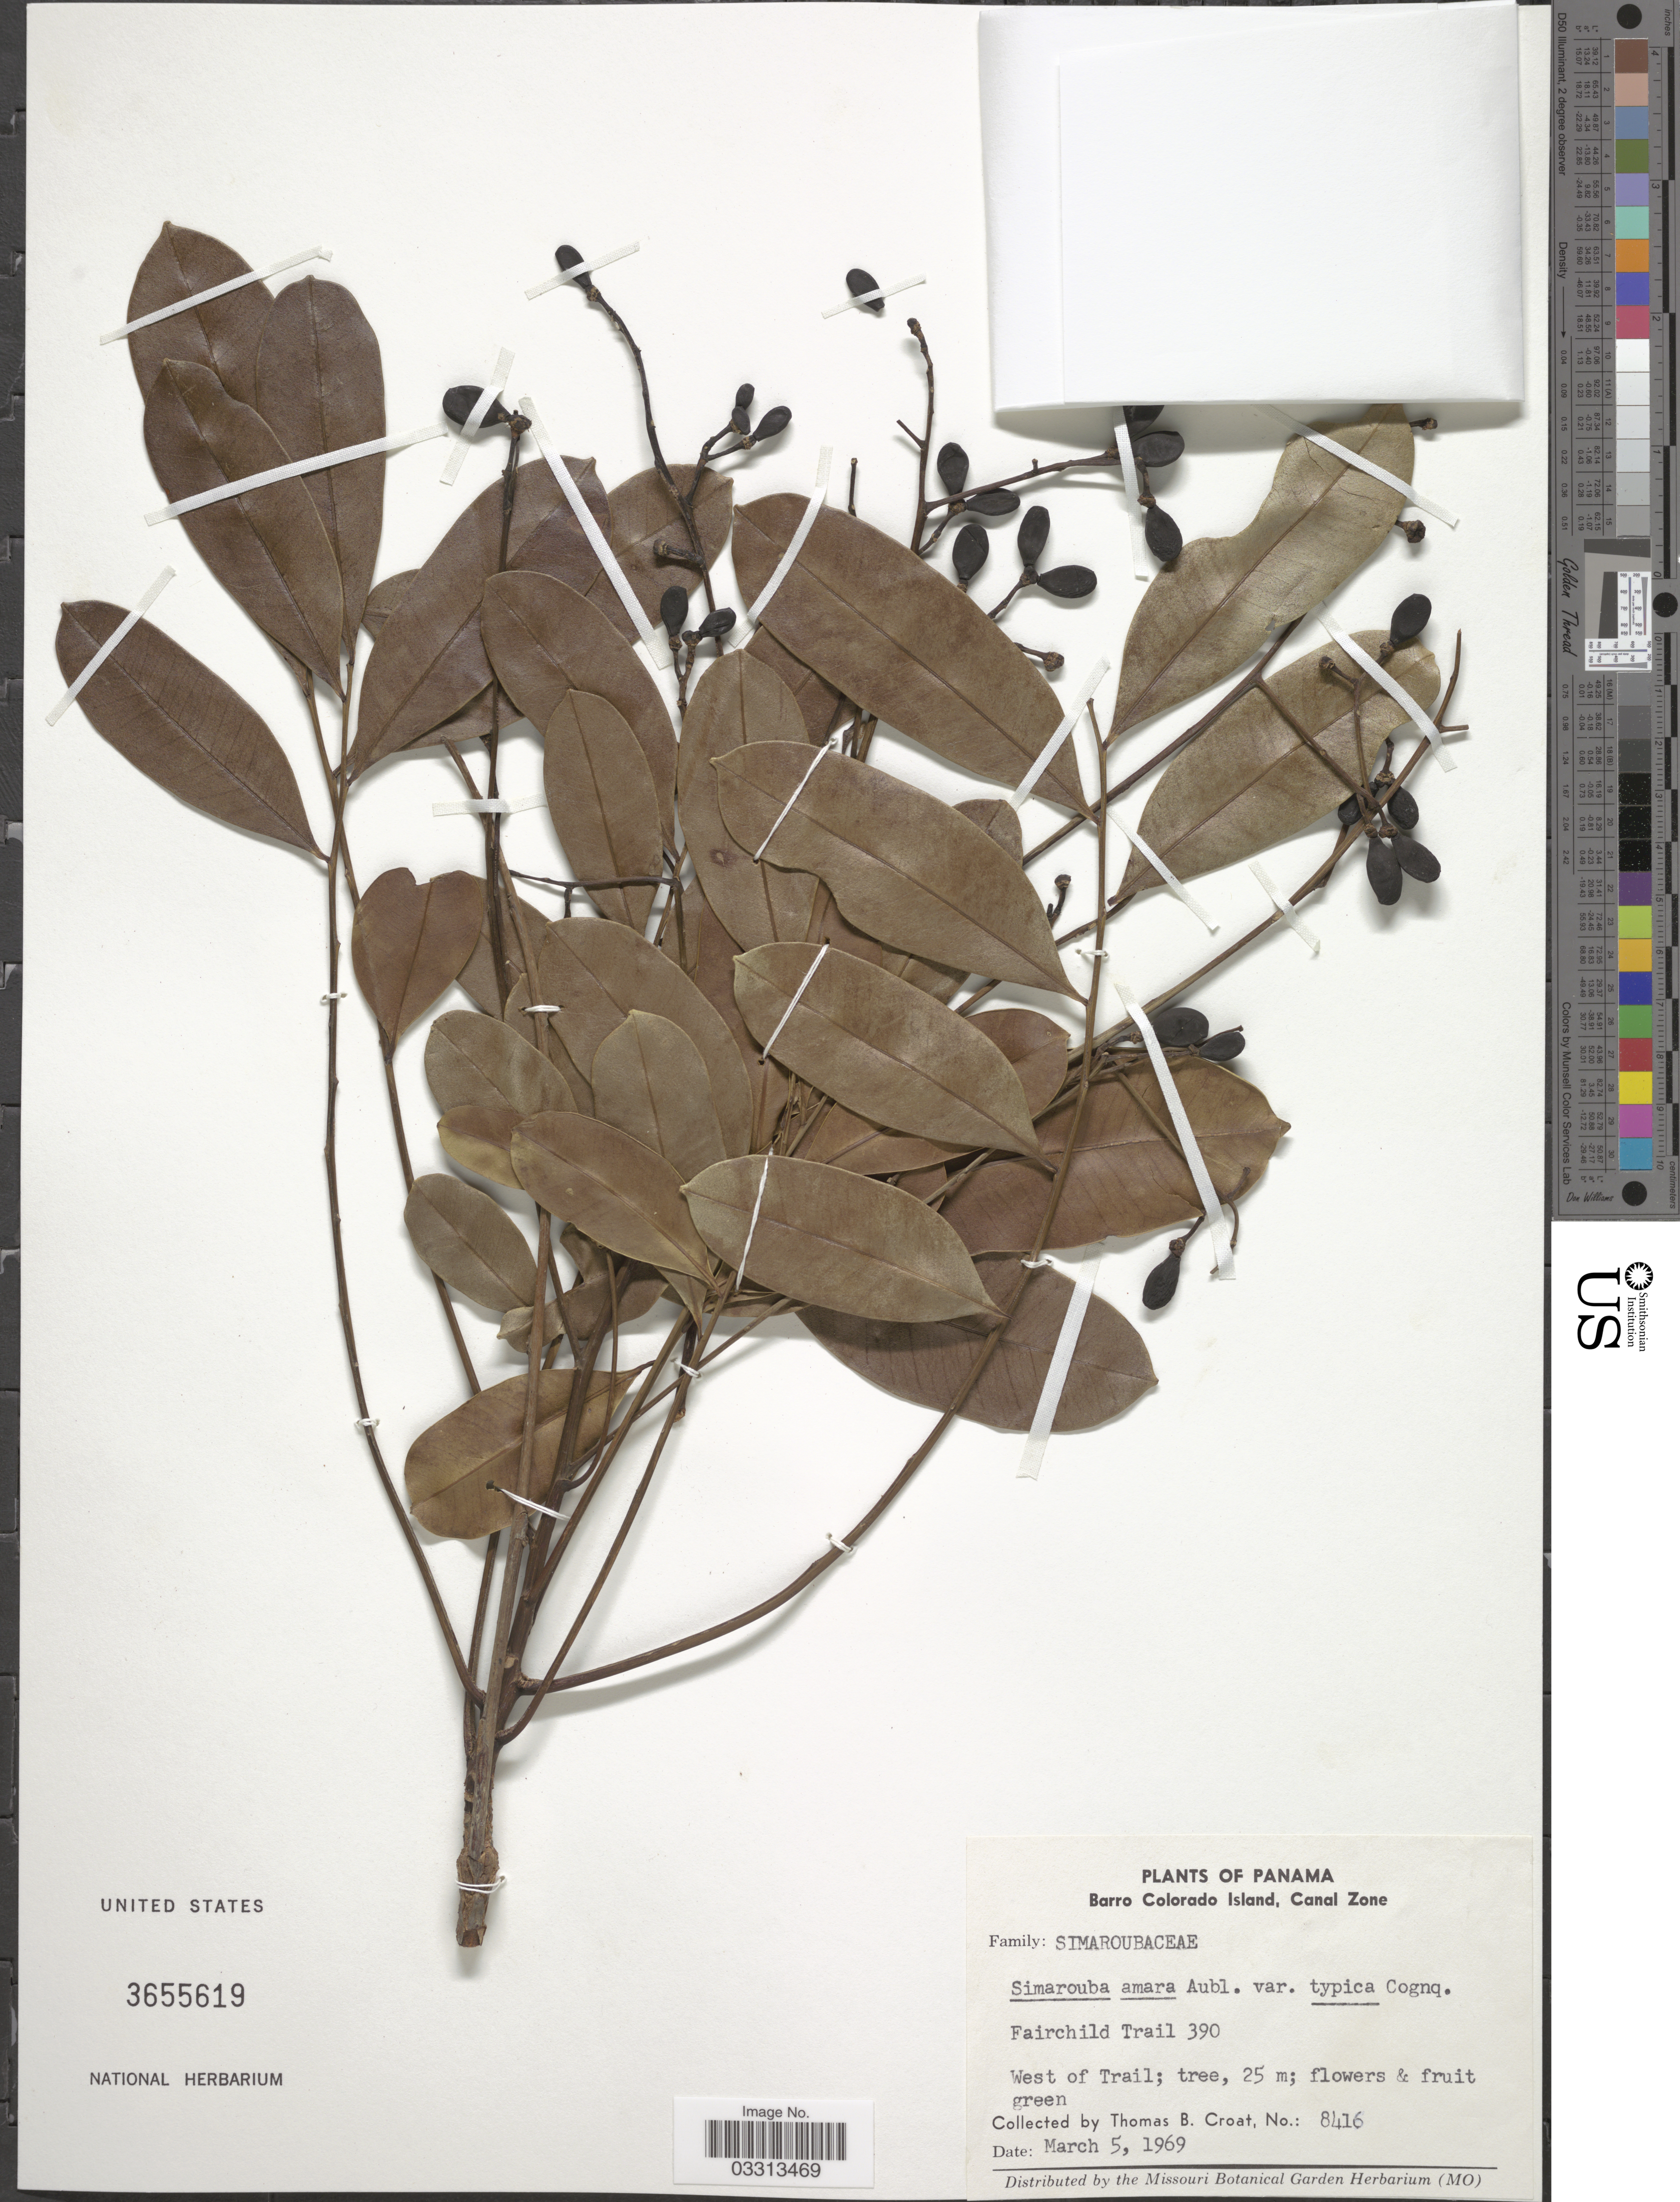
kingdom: Plantae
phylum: Tracheophyta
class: Magnoliopsida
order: Sapindales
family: Simaroubaceae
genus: Simarouba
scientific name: Simarouba amara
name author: Aubl.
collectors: T. B. Croat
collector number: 8416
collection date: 1969-03-05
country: Panama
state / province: Panamá Oeste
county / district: Canal Zone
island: Barro Colorado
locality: Barro Colorado Island, Canal Zone. Fairchild Trail 390. West of Trail.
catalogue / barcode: US 3655619